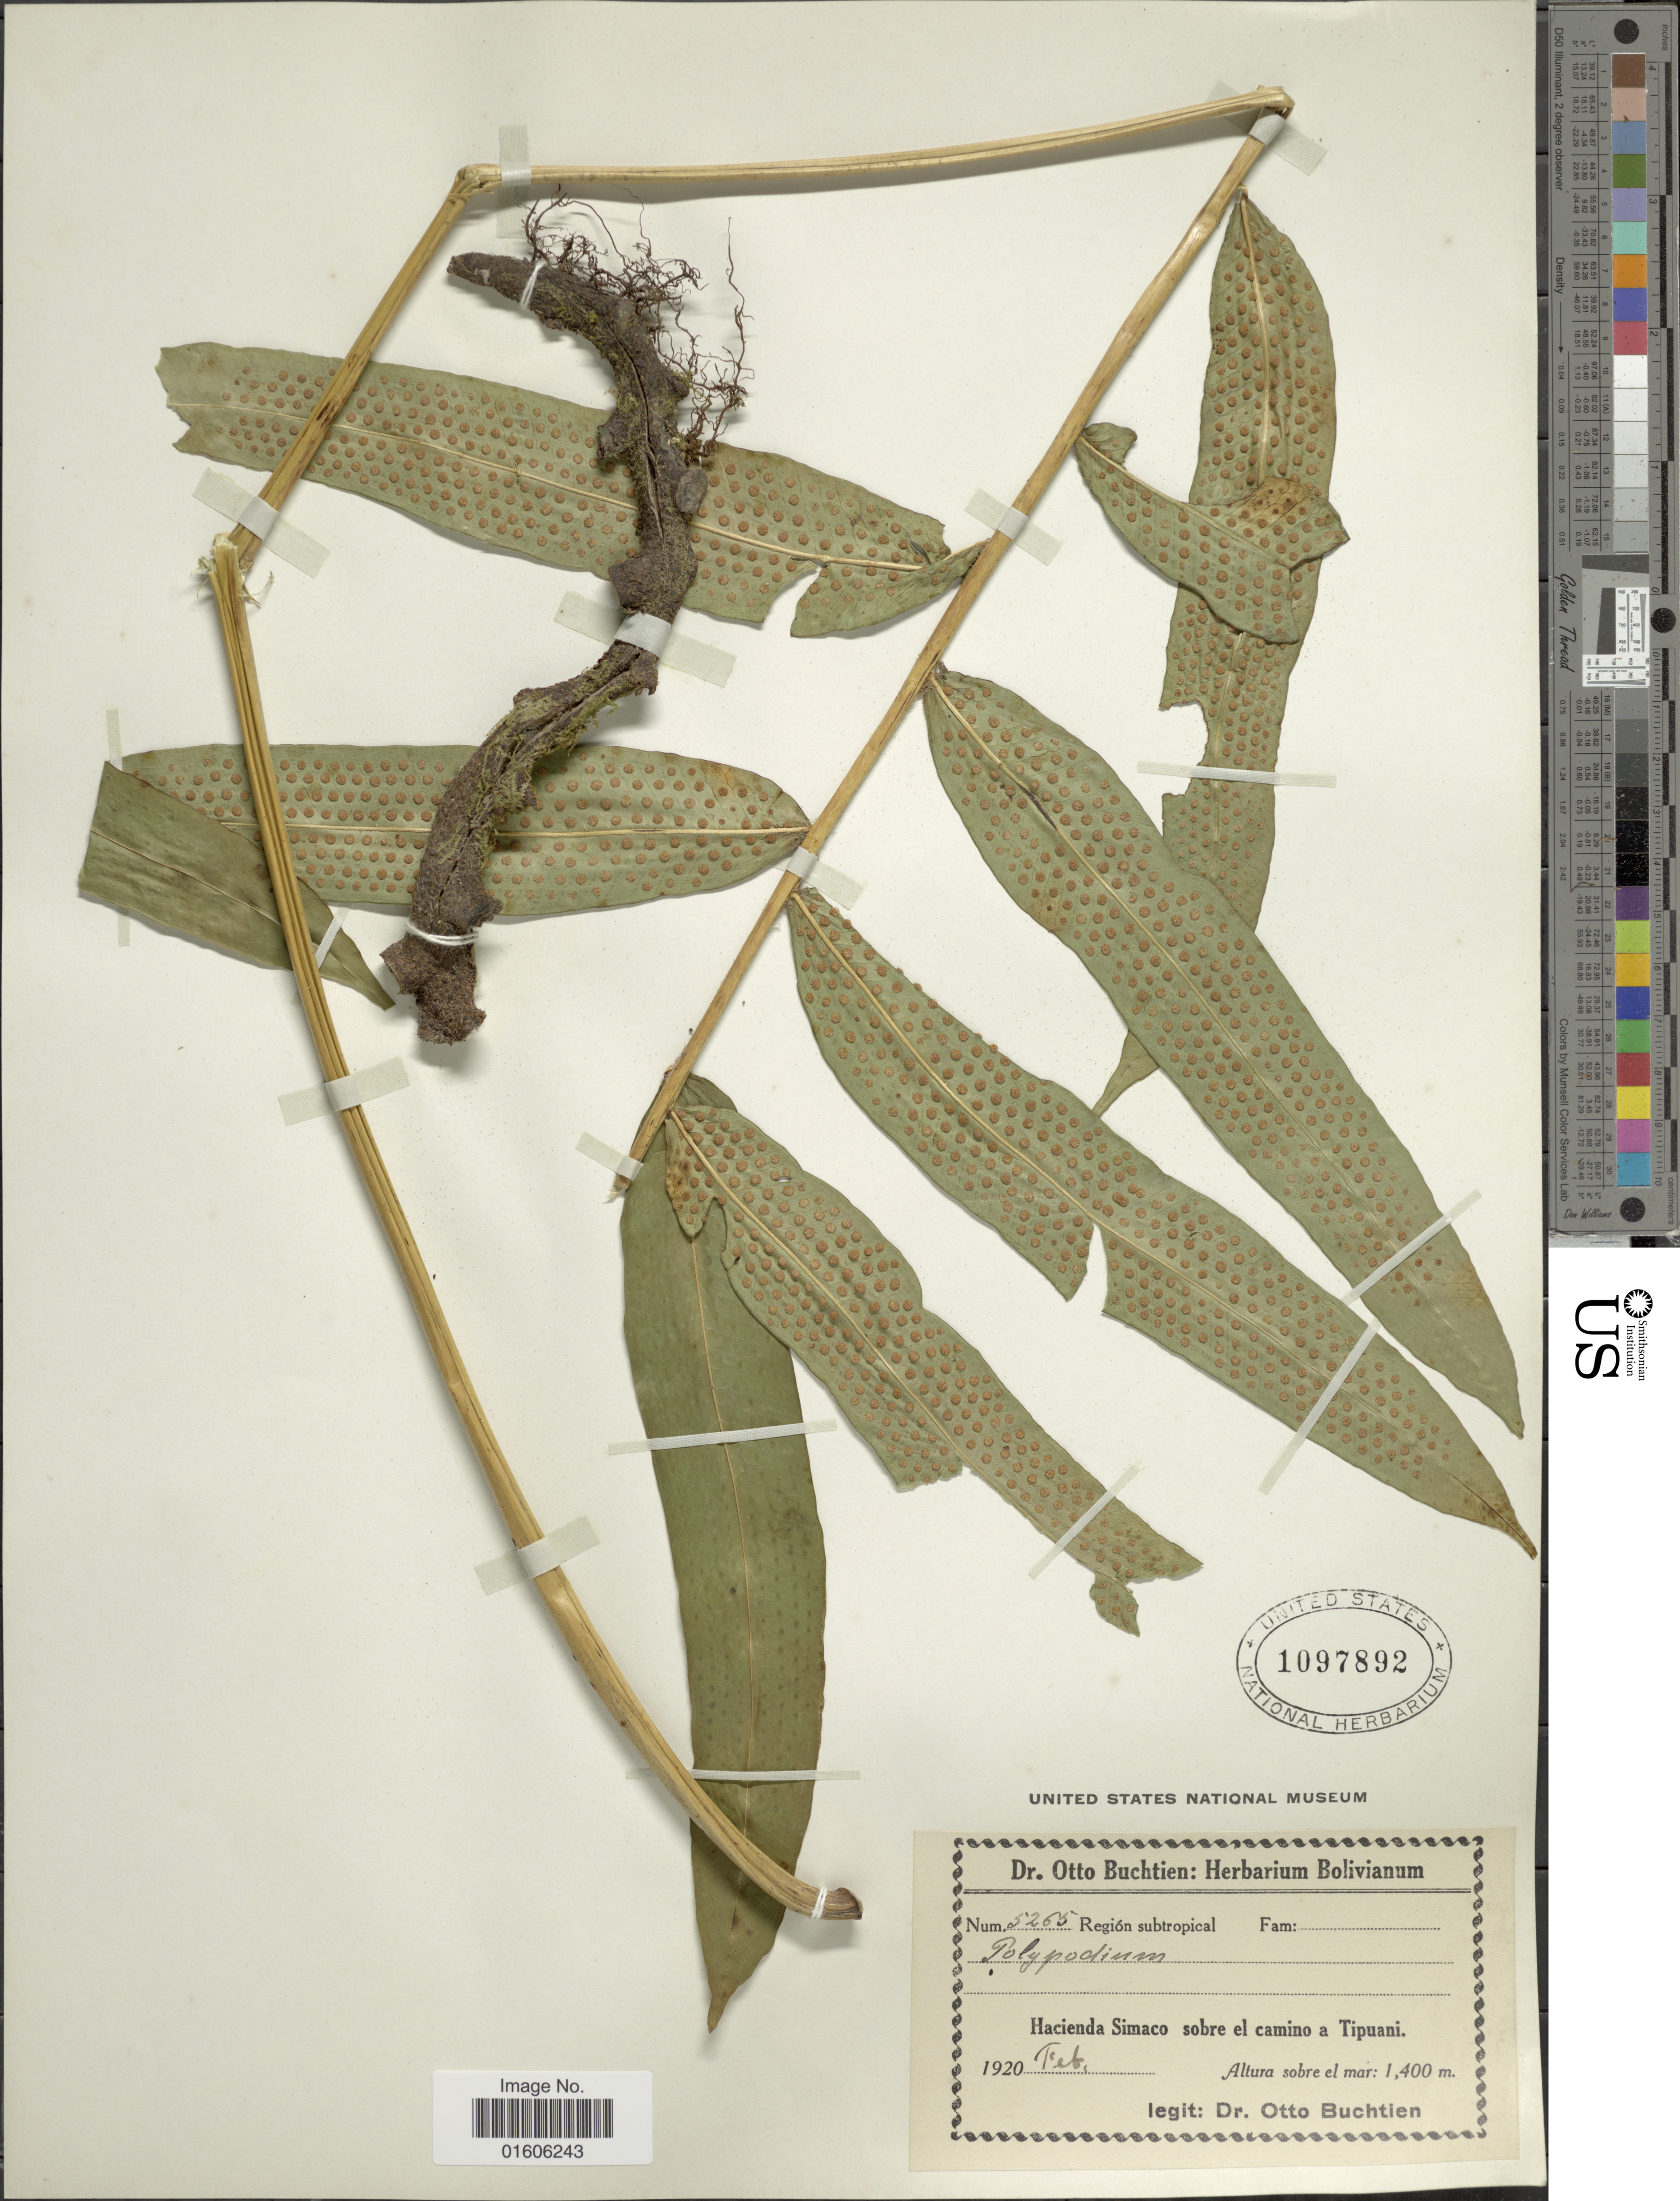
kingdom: Plantae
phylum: Tracheophyta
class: Polypodiopsida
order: Polypodiales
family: Polypodiaceae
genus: Serpocaulon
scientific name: Serpocaulon fraxinifolium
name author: (Jacq.) A.R. Sm.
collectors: O. Buchtien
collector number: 5265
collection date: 1920-02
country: Bolivia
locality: Región subtropical. Hacienda Simaco sobre el camino a Tipuani.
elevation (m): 1400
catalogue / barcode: US 1097892